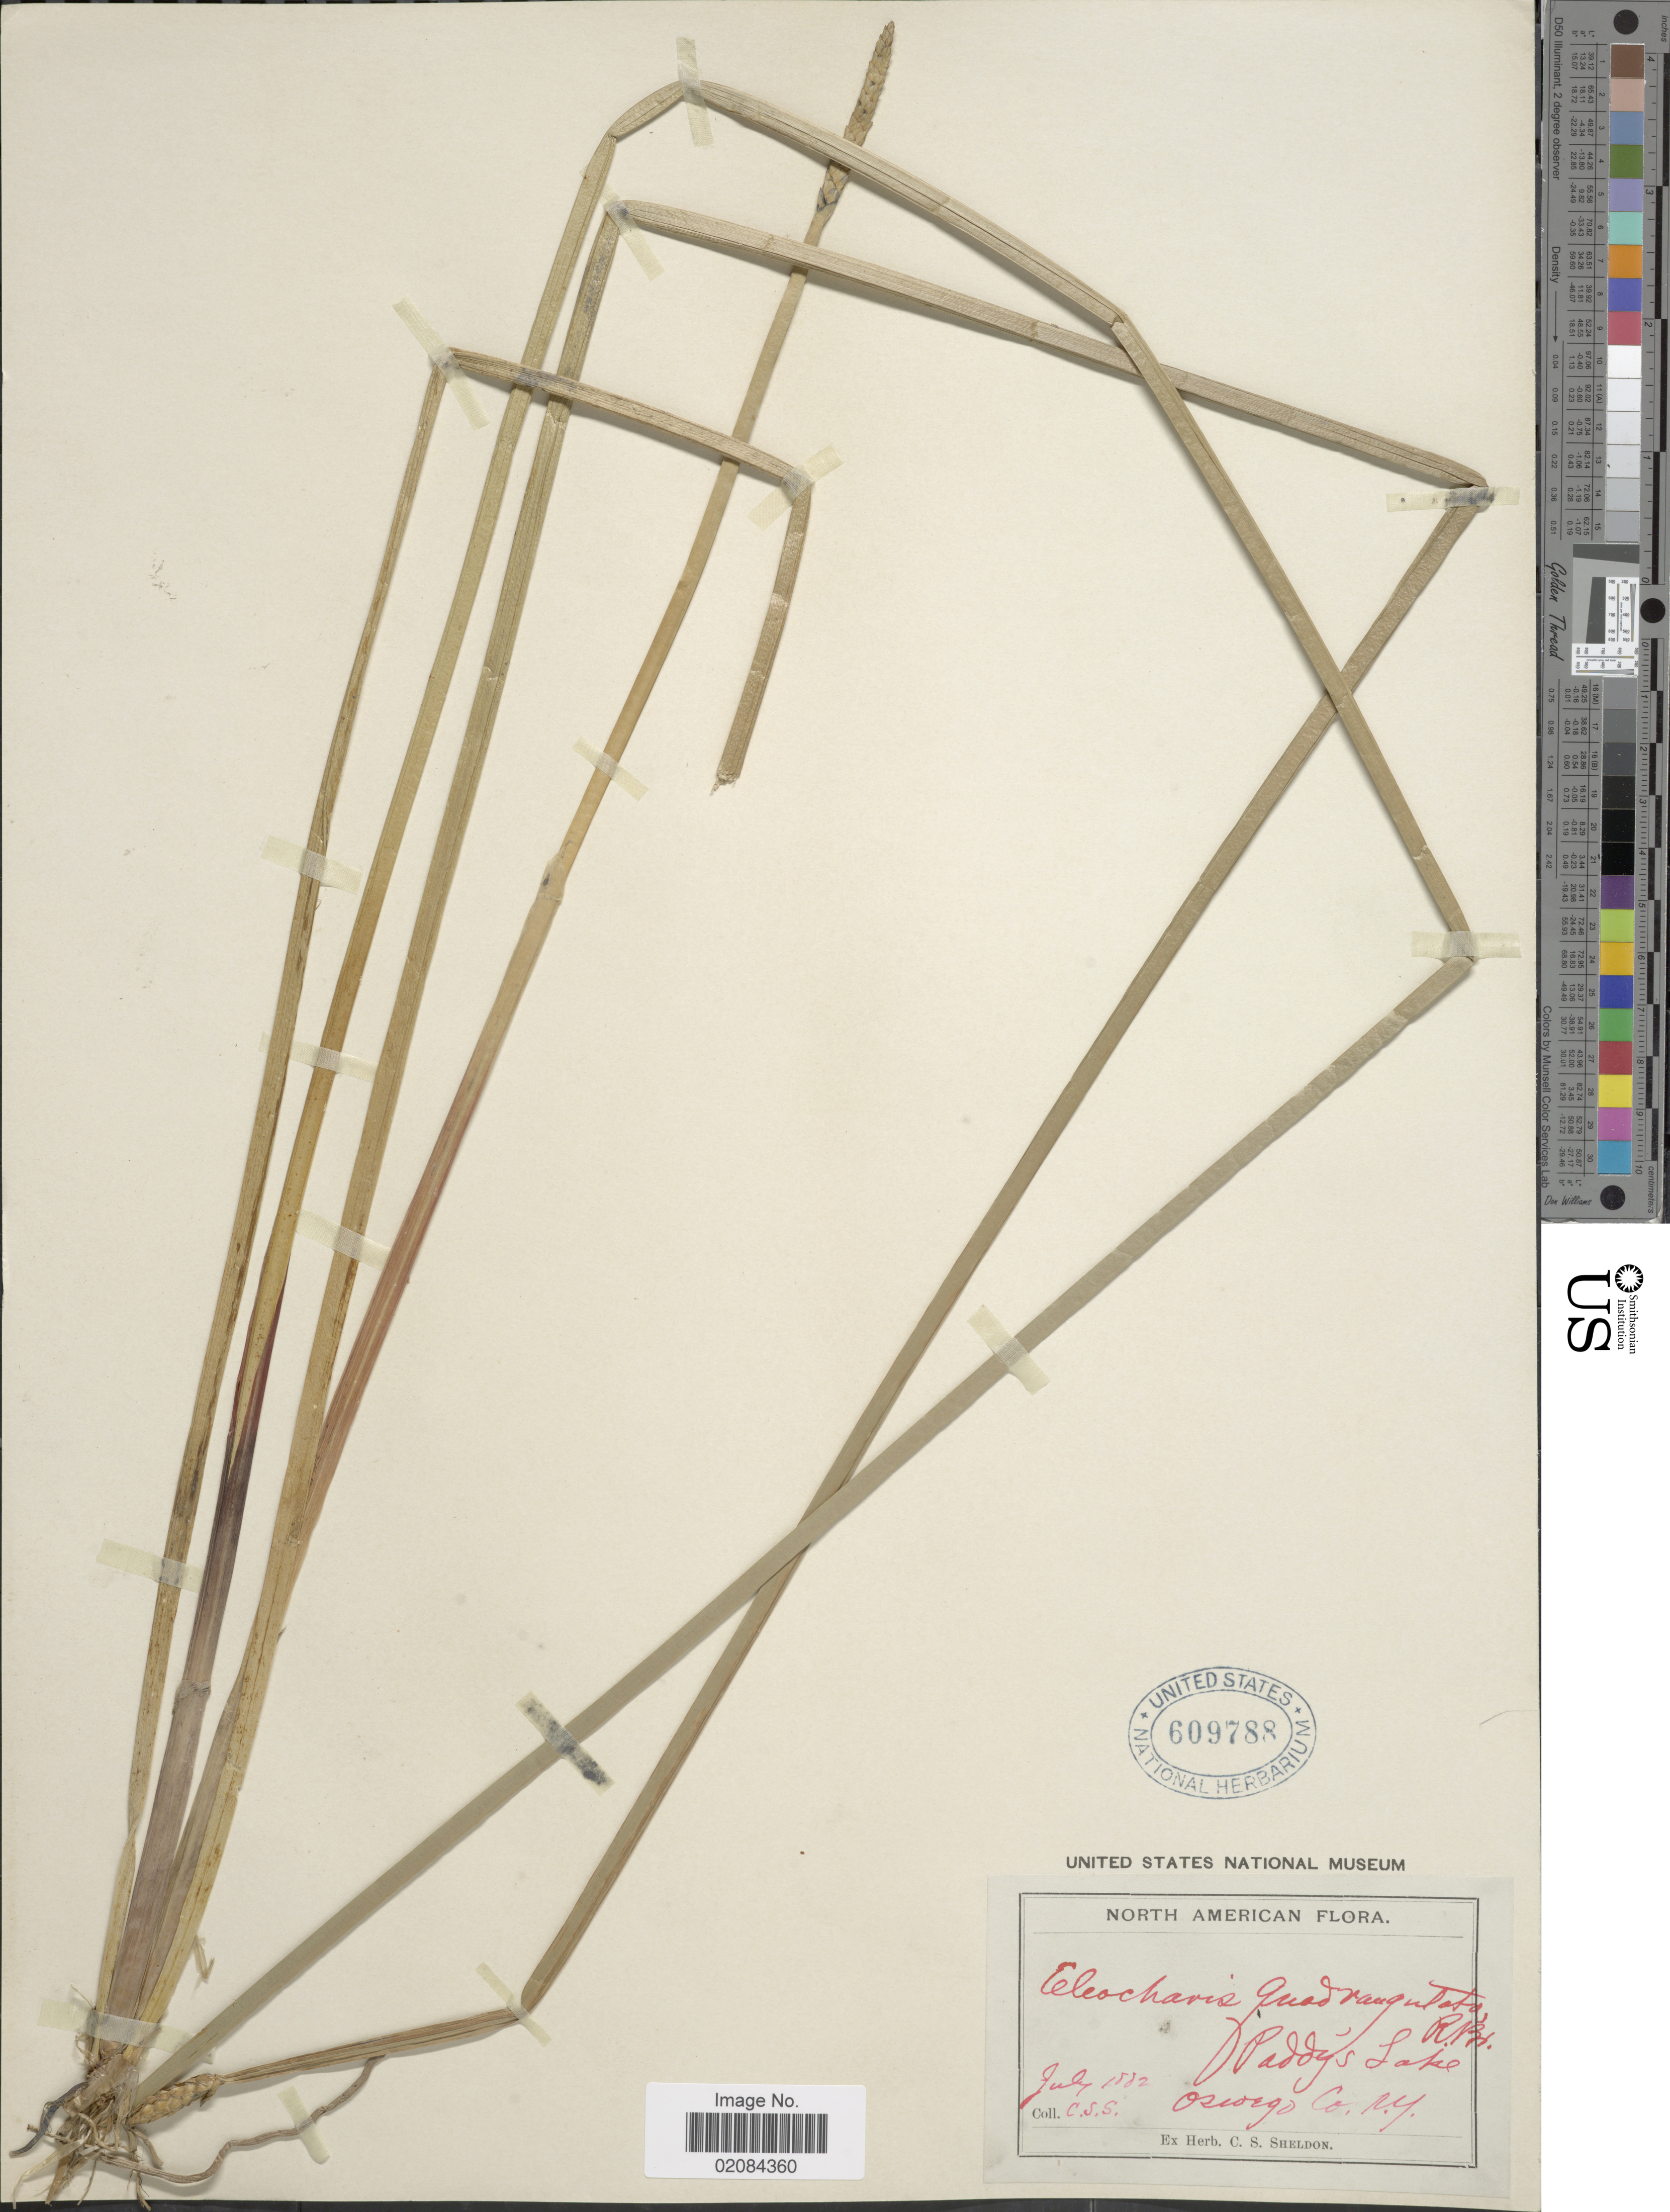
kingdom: Plantae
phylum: Tracheophyta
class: Liliopsida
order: Poales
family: Cyperaceae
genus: Eleocharis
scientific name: Eleocharis quadrangulata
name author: (Michx.) Roem. & Schult.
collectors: C. S. Sheldon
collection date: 1882-07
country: United States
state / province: New York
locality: Paddy's Lake, Oswego Co. N.Y.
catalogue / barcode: US 609788